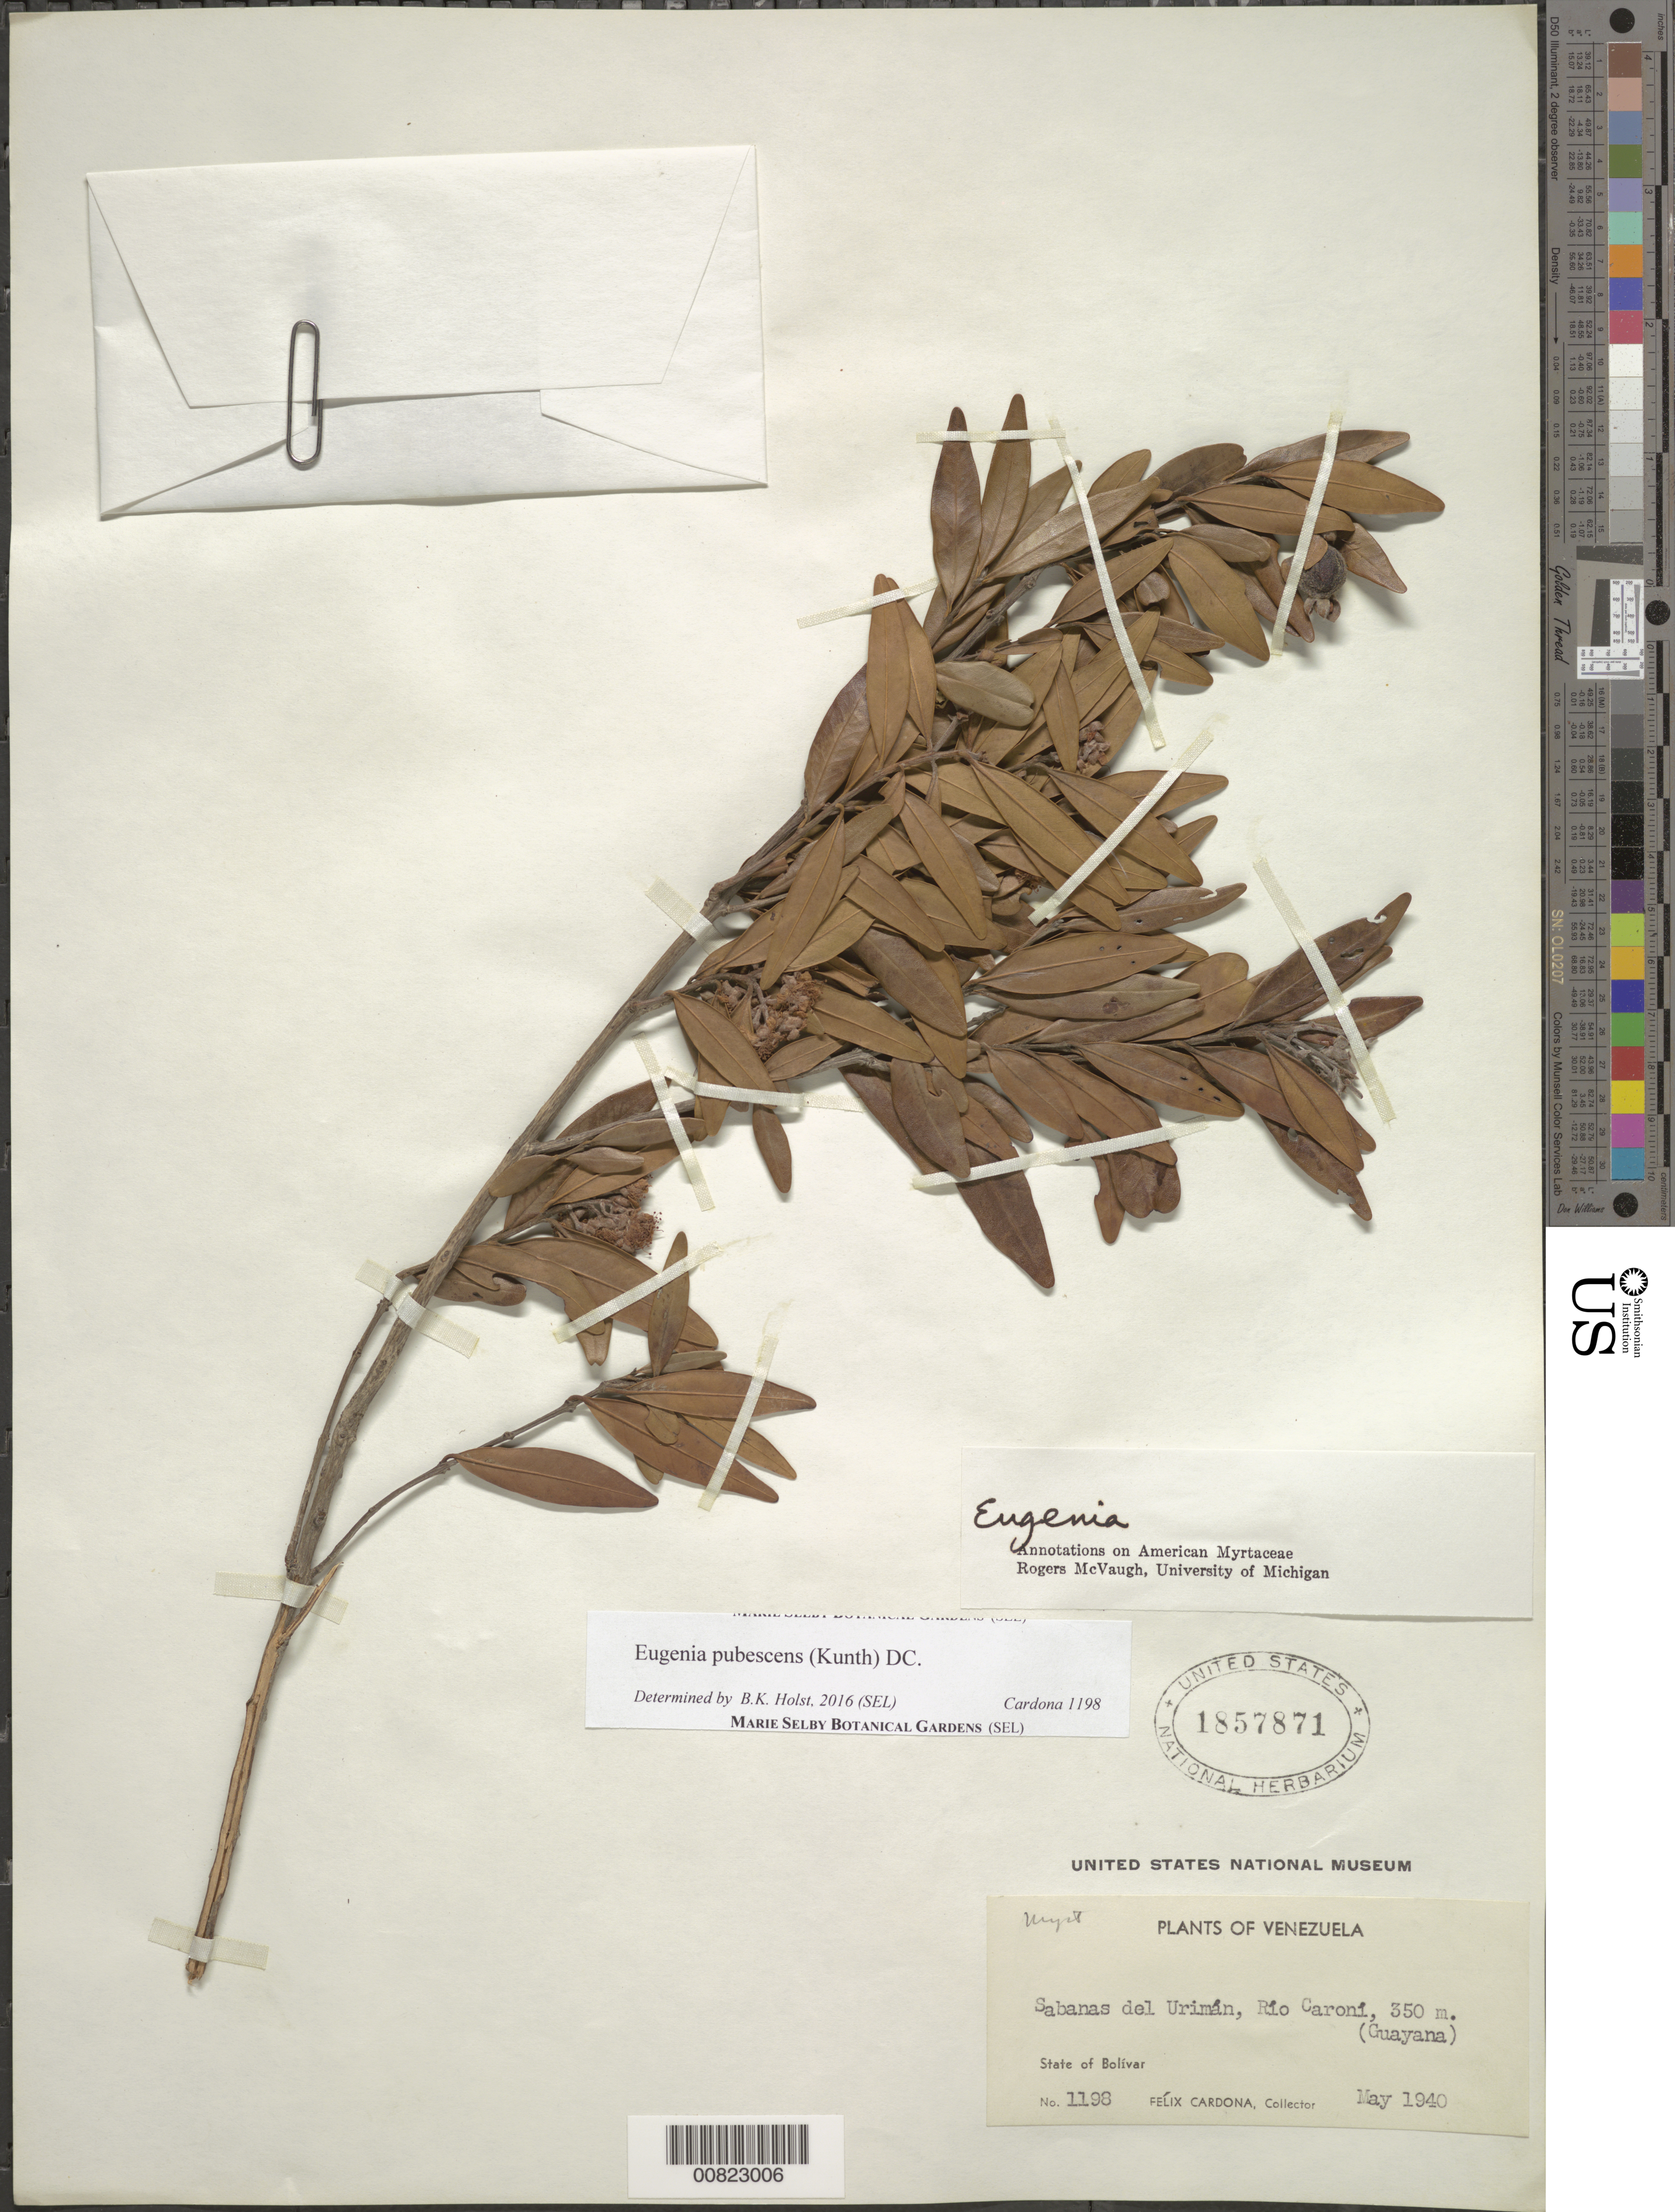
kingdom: Plantae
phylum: Tracheophyta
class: Magnoliopsida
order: Myrtales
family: Myrtaceae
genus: Eugenia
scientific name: Eugenia pubescens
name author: (Kunth) DC.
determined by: Holst, Bruce K.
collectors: F. Cardona Puig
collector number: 1198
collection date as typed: May-40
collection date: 1940-05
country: Venezuela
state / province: Bolívar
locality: Río Caroní, Urimán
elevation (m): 350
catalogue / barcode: US 1857871